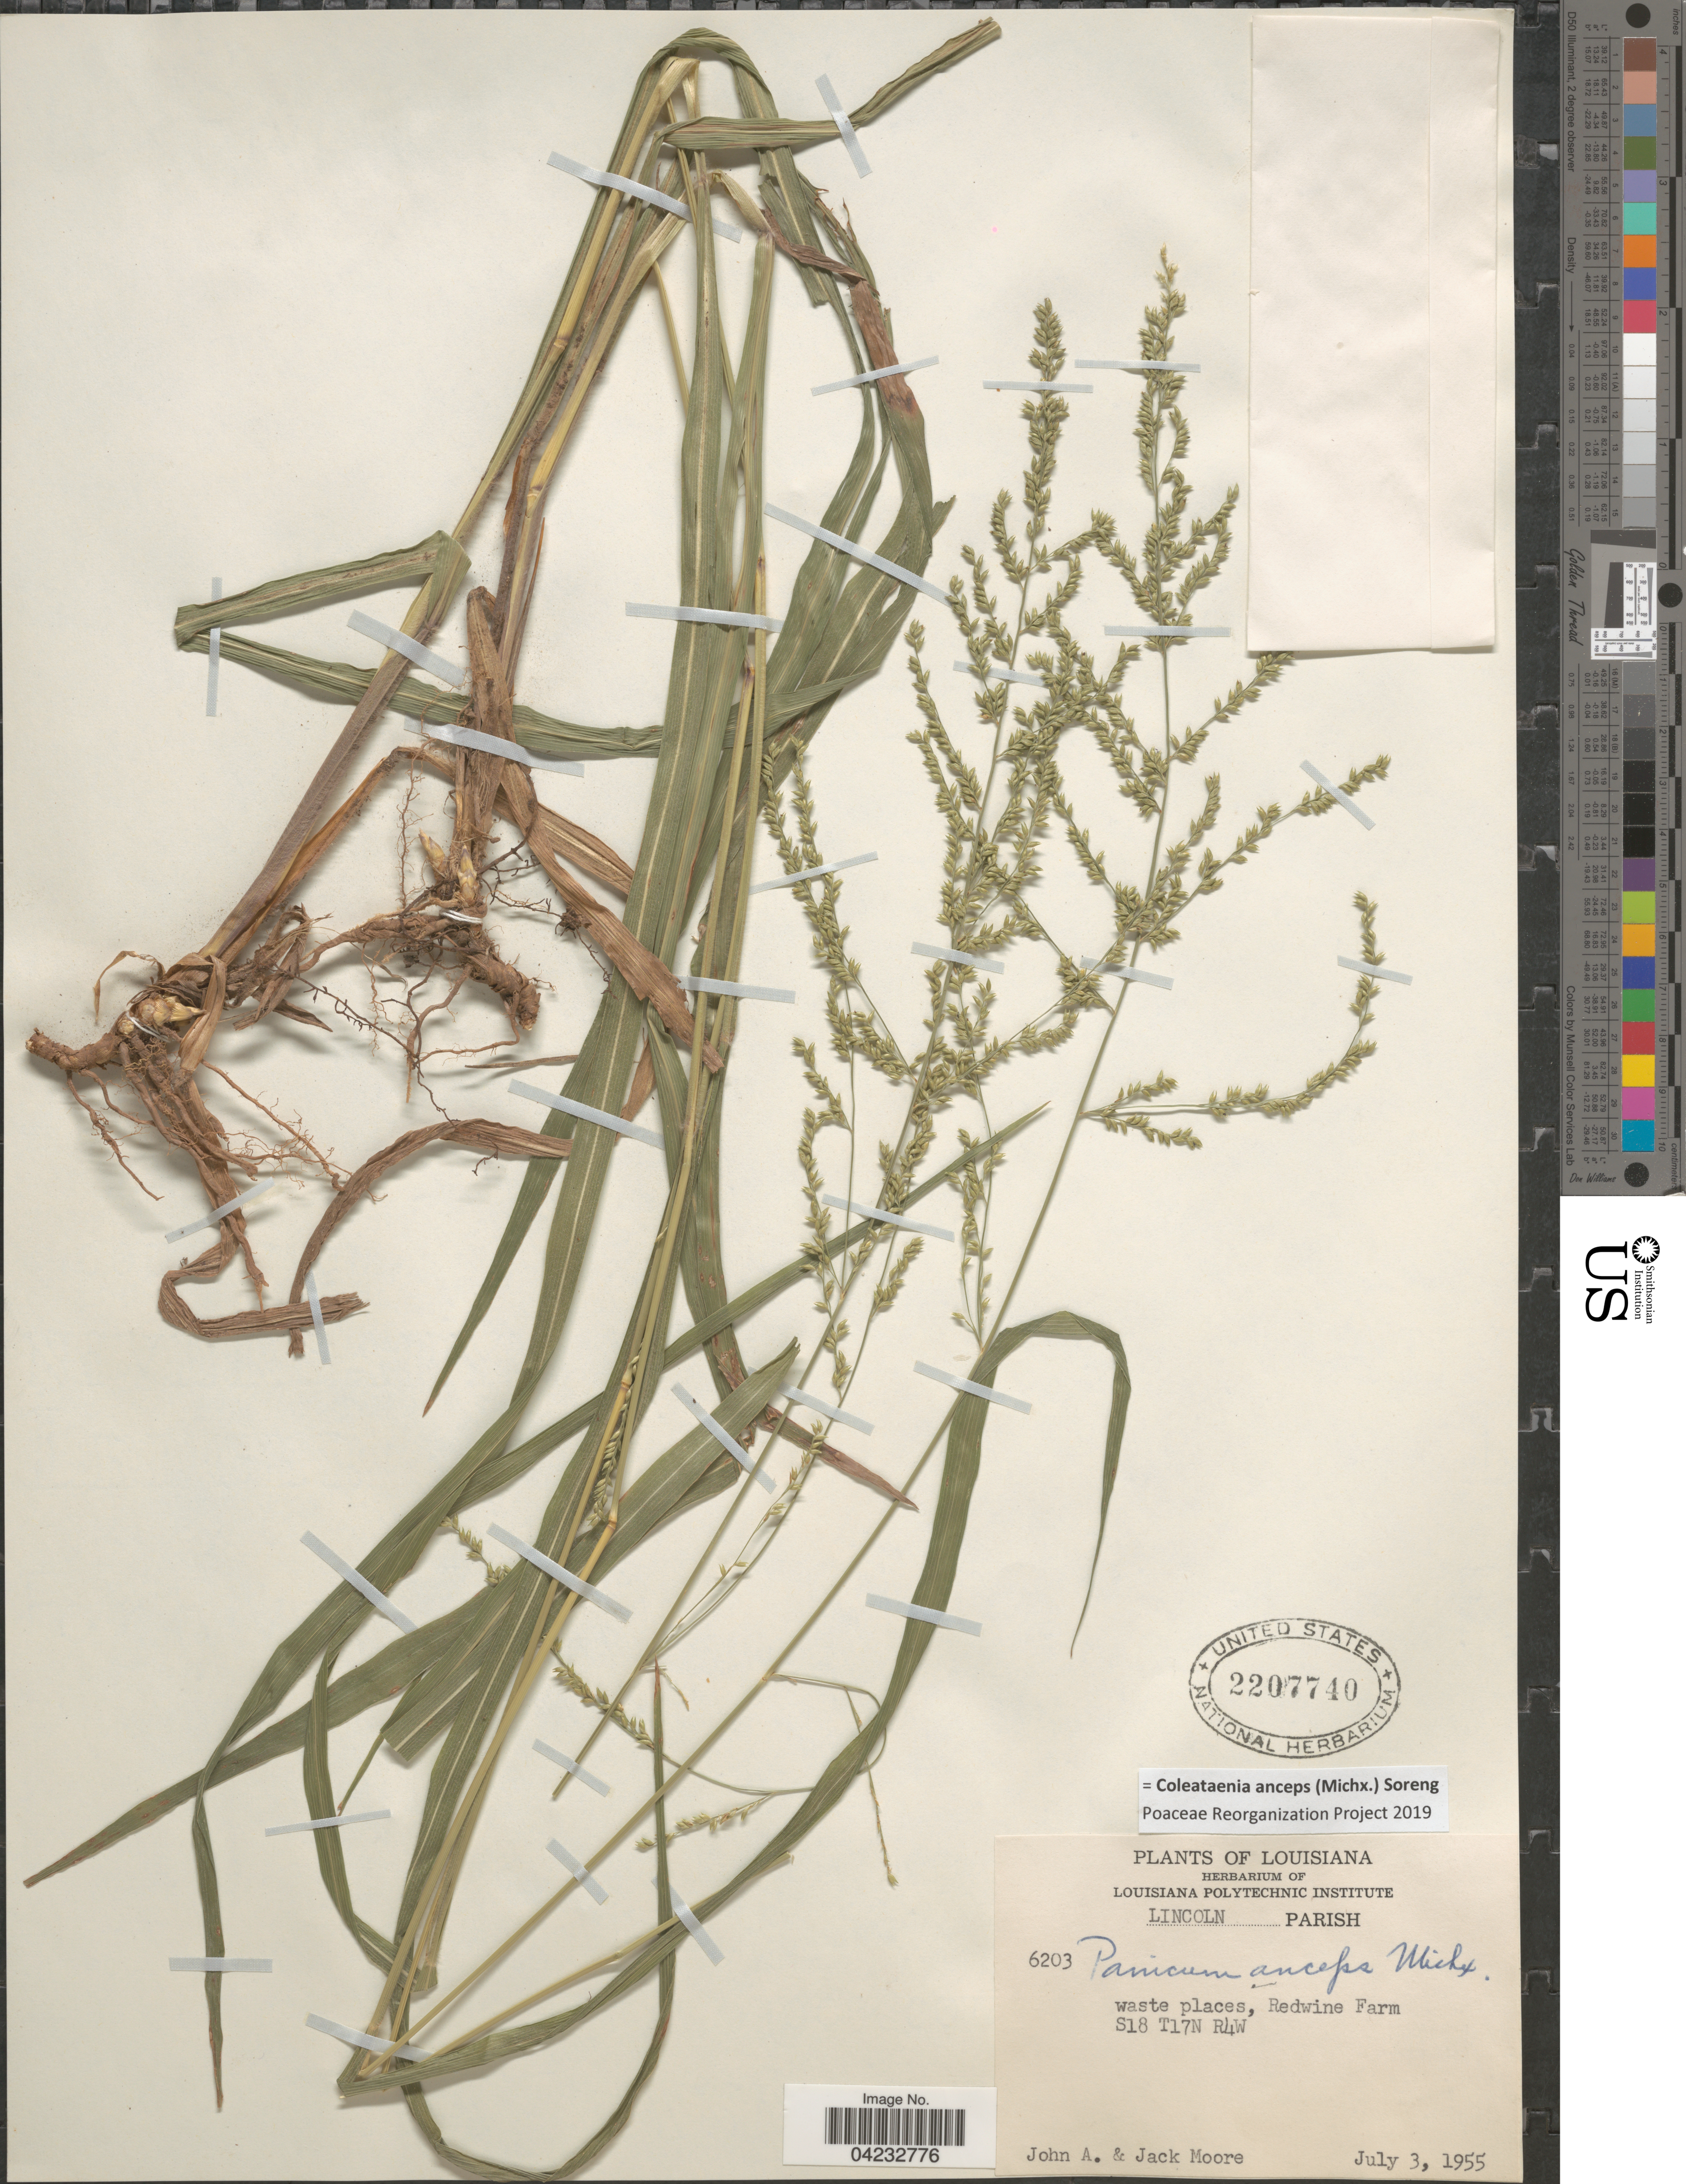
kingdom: Plantae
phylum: Tracheophyta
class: Liliopsida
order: Poales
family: Poaceae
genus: Coleataenia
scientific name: Coleataenia anceps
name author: (Michx.) Soreng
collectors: J. A. Moore & J. Moore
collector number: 6203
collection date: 1955-07-03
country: United States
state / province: Louisiana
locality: Lincoln Parish. Redwine Farm. S18 T17N R4W.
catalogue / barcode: US 2207740